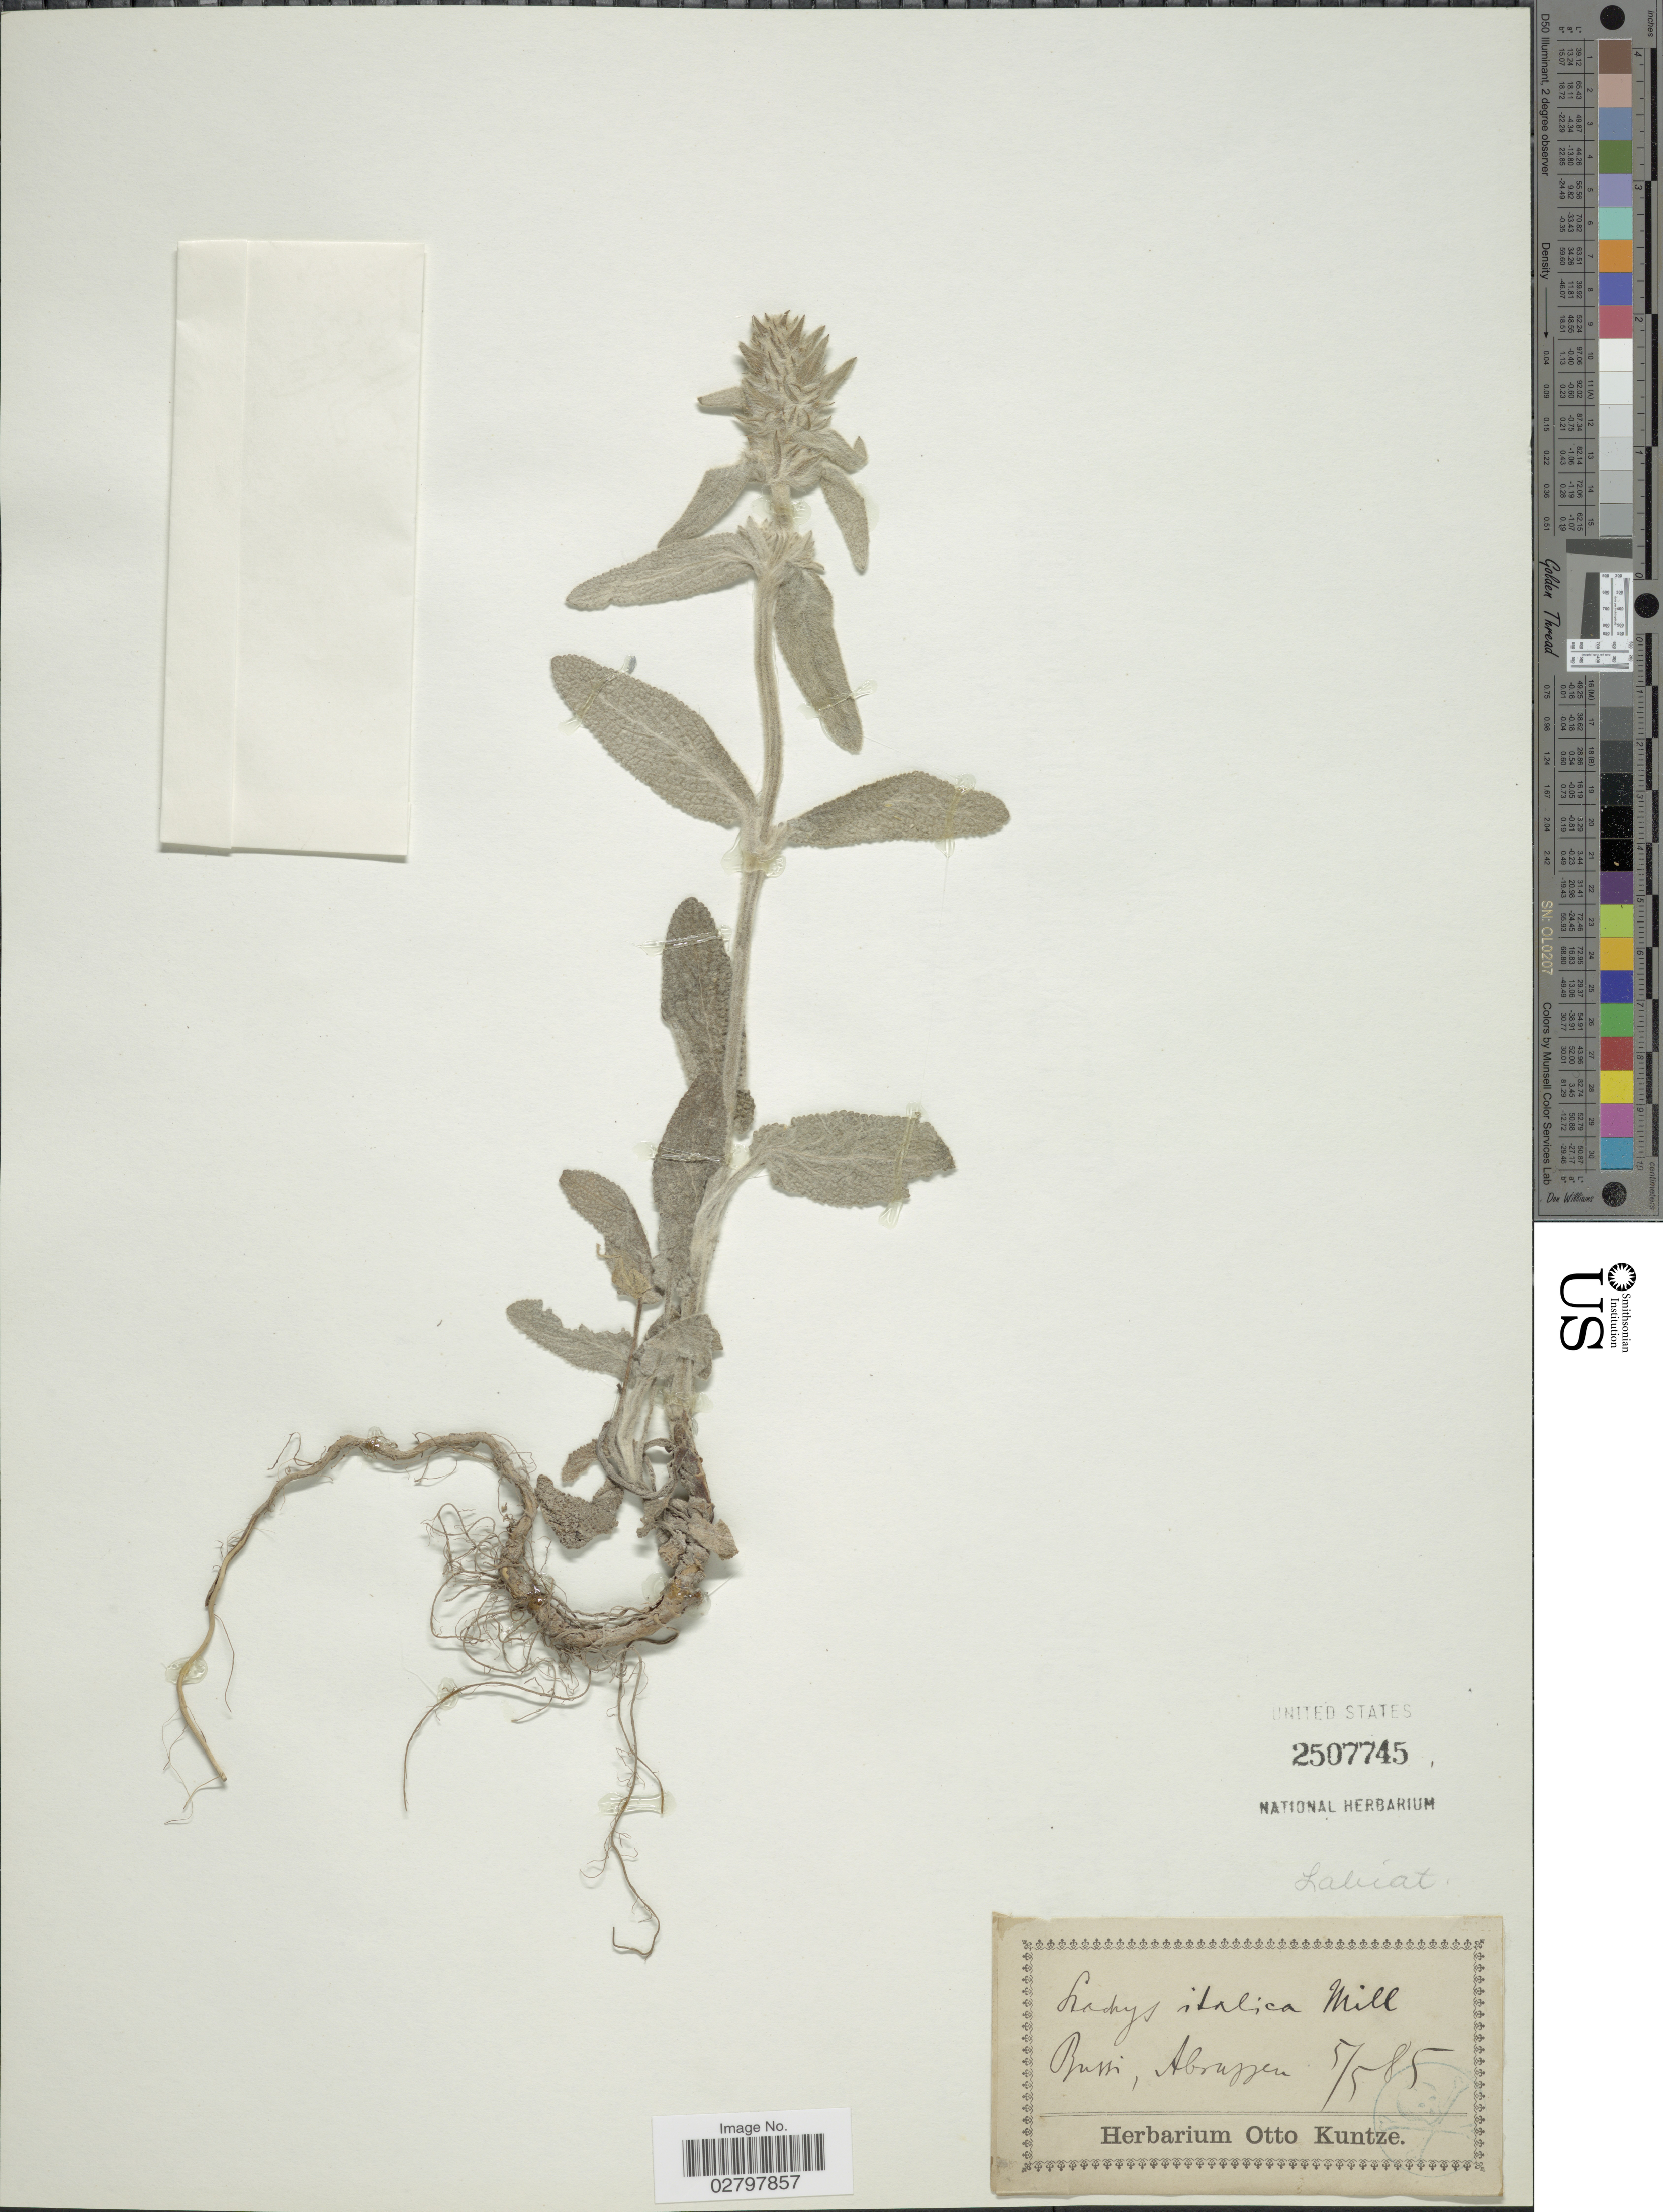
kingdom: Plantae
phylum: Tracheophyta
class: Magnoliopsida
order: Lamiales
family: Lamiaceae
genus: Stachys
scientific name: Stachys italica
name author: Mill.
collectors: ex herb. Otto Kuntze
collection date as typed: Transcribed d/m/y: 5/5/85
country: Italy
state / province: Abruzzo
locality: Bussi, Abruzzen [interpreted]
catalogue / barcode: US 2507745